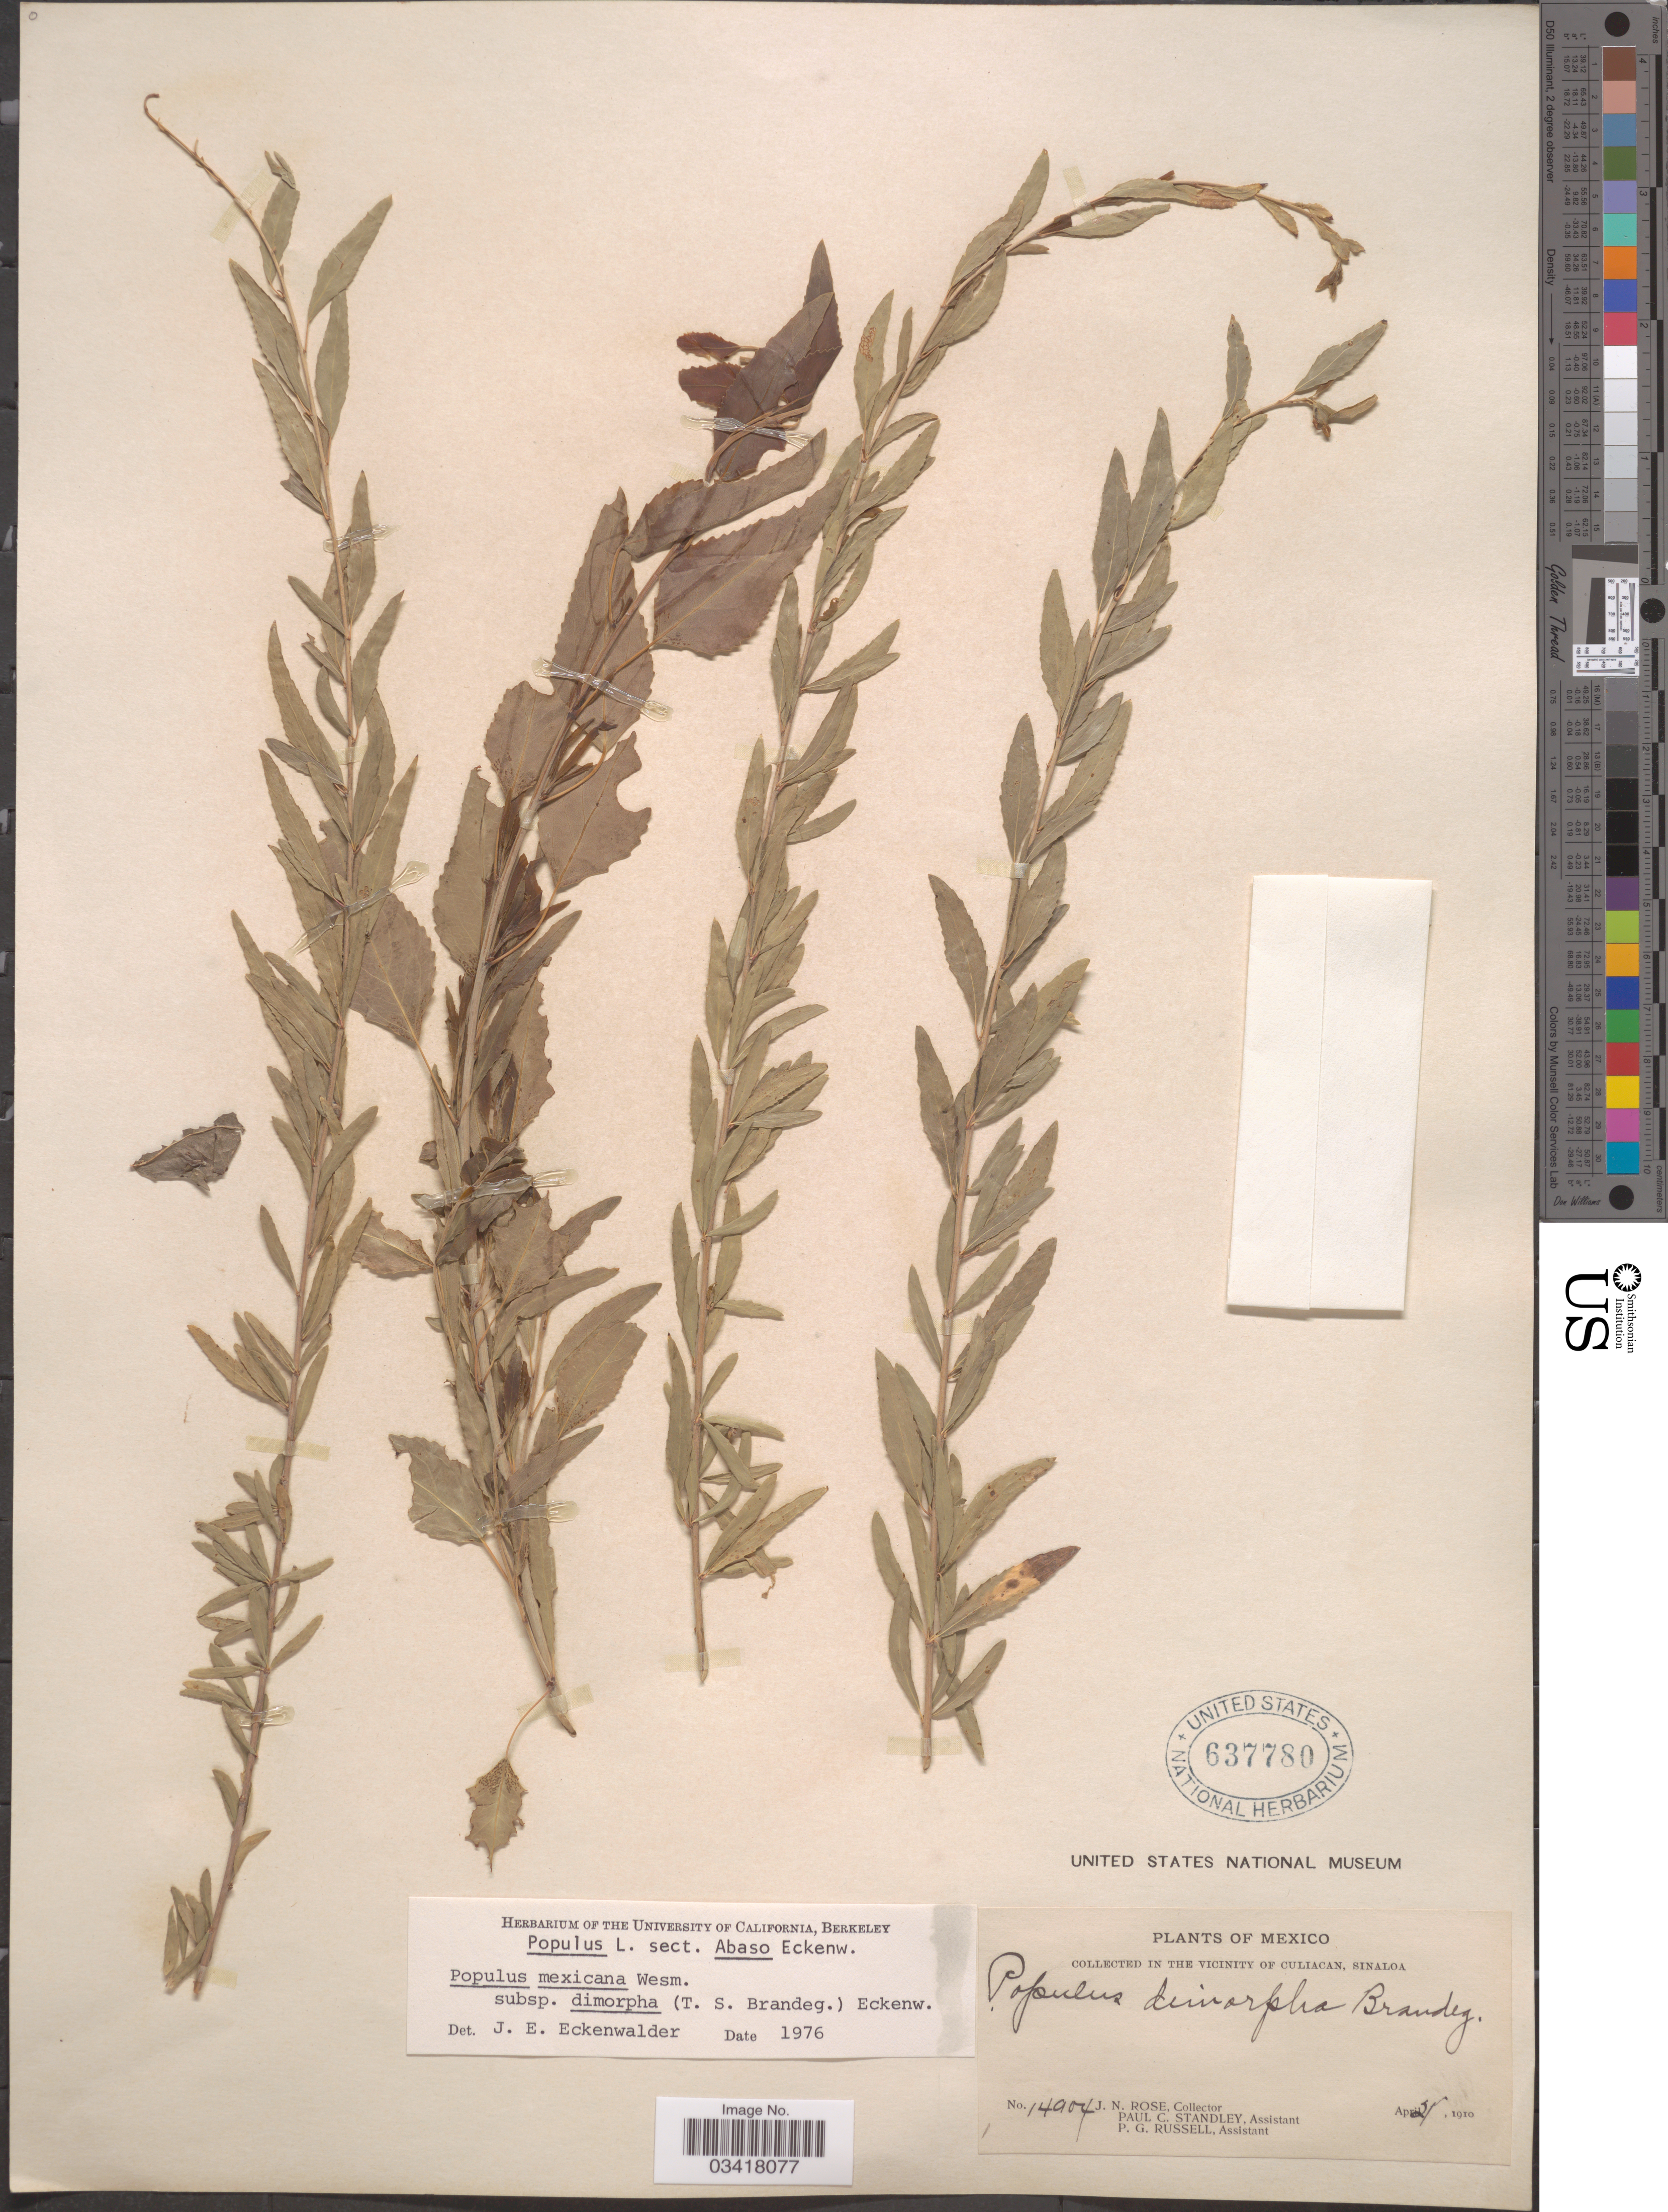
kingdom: Plantae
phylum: Tracheophyta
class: Magnoliopsida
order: Malpighiales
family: Salicaceae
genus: Populus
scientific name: Populus mexicana subsp. dimorpha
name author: (Brandegee) Eckenw.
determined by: Eckenwalder, James E.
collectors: J. N. Rose, P. C. Standley & P. G. Russell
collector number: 14904*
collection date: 1910-04-21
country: Mexico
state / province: Sinaloa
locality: In the vicinity of Culiacan.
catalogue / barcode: US 637780